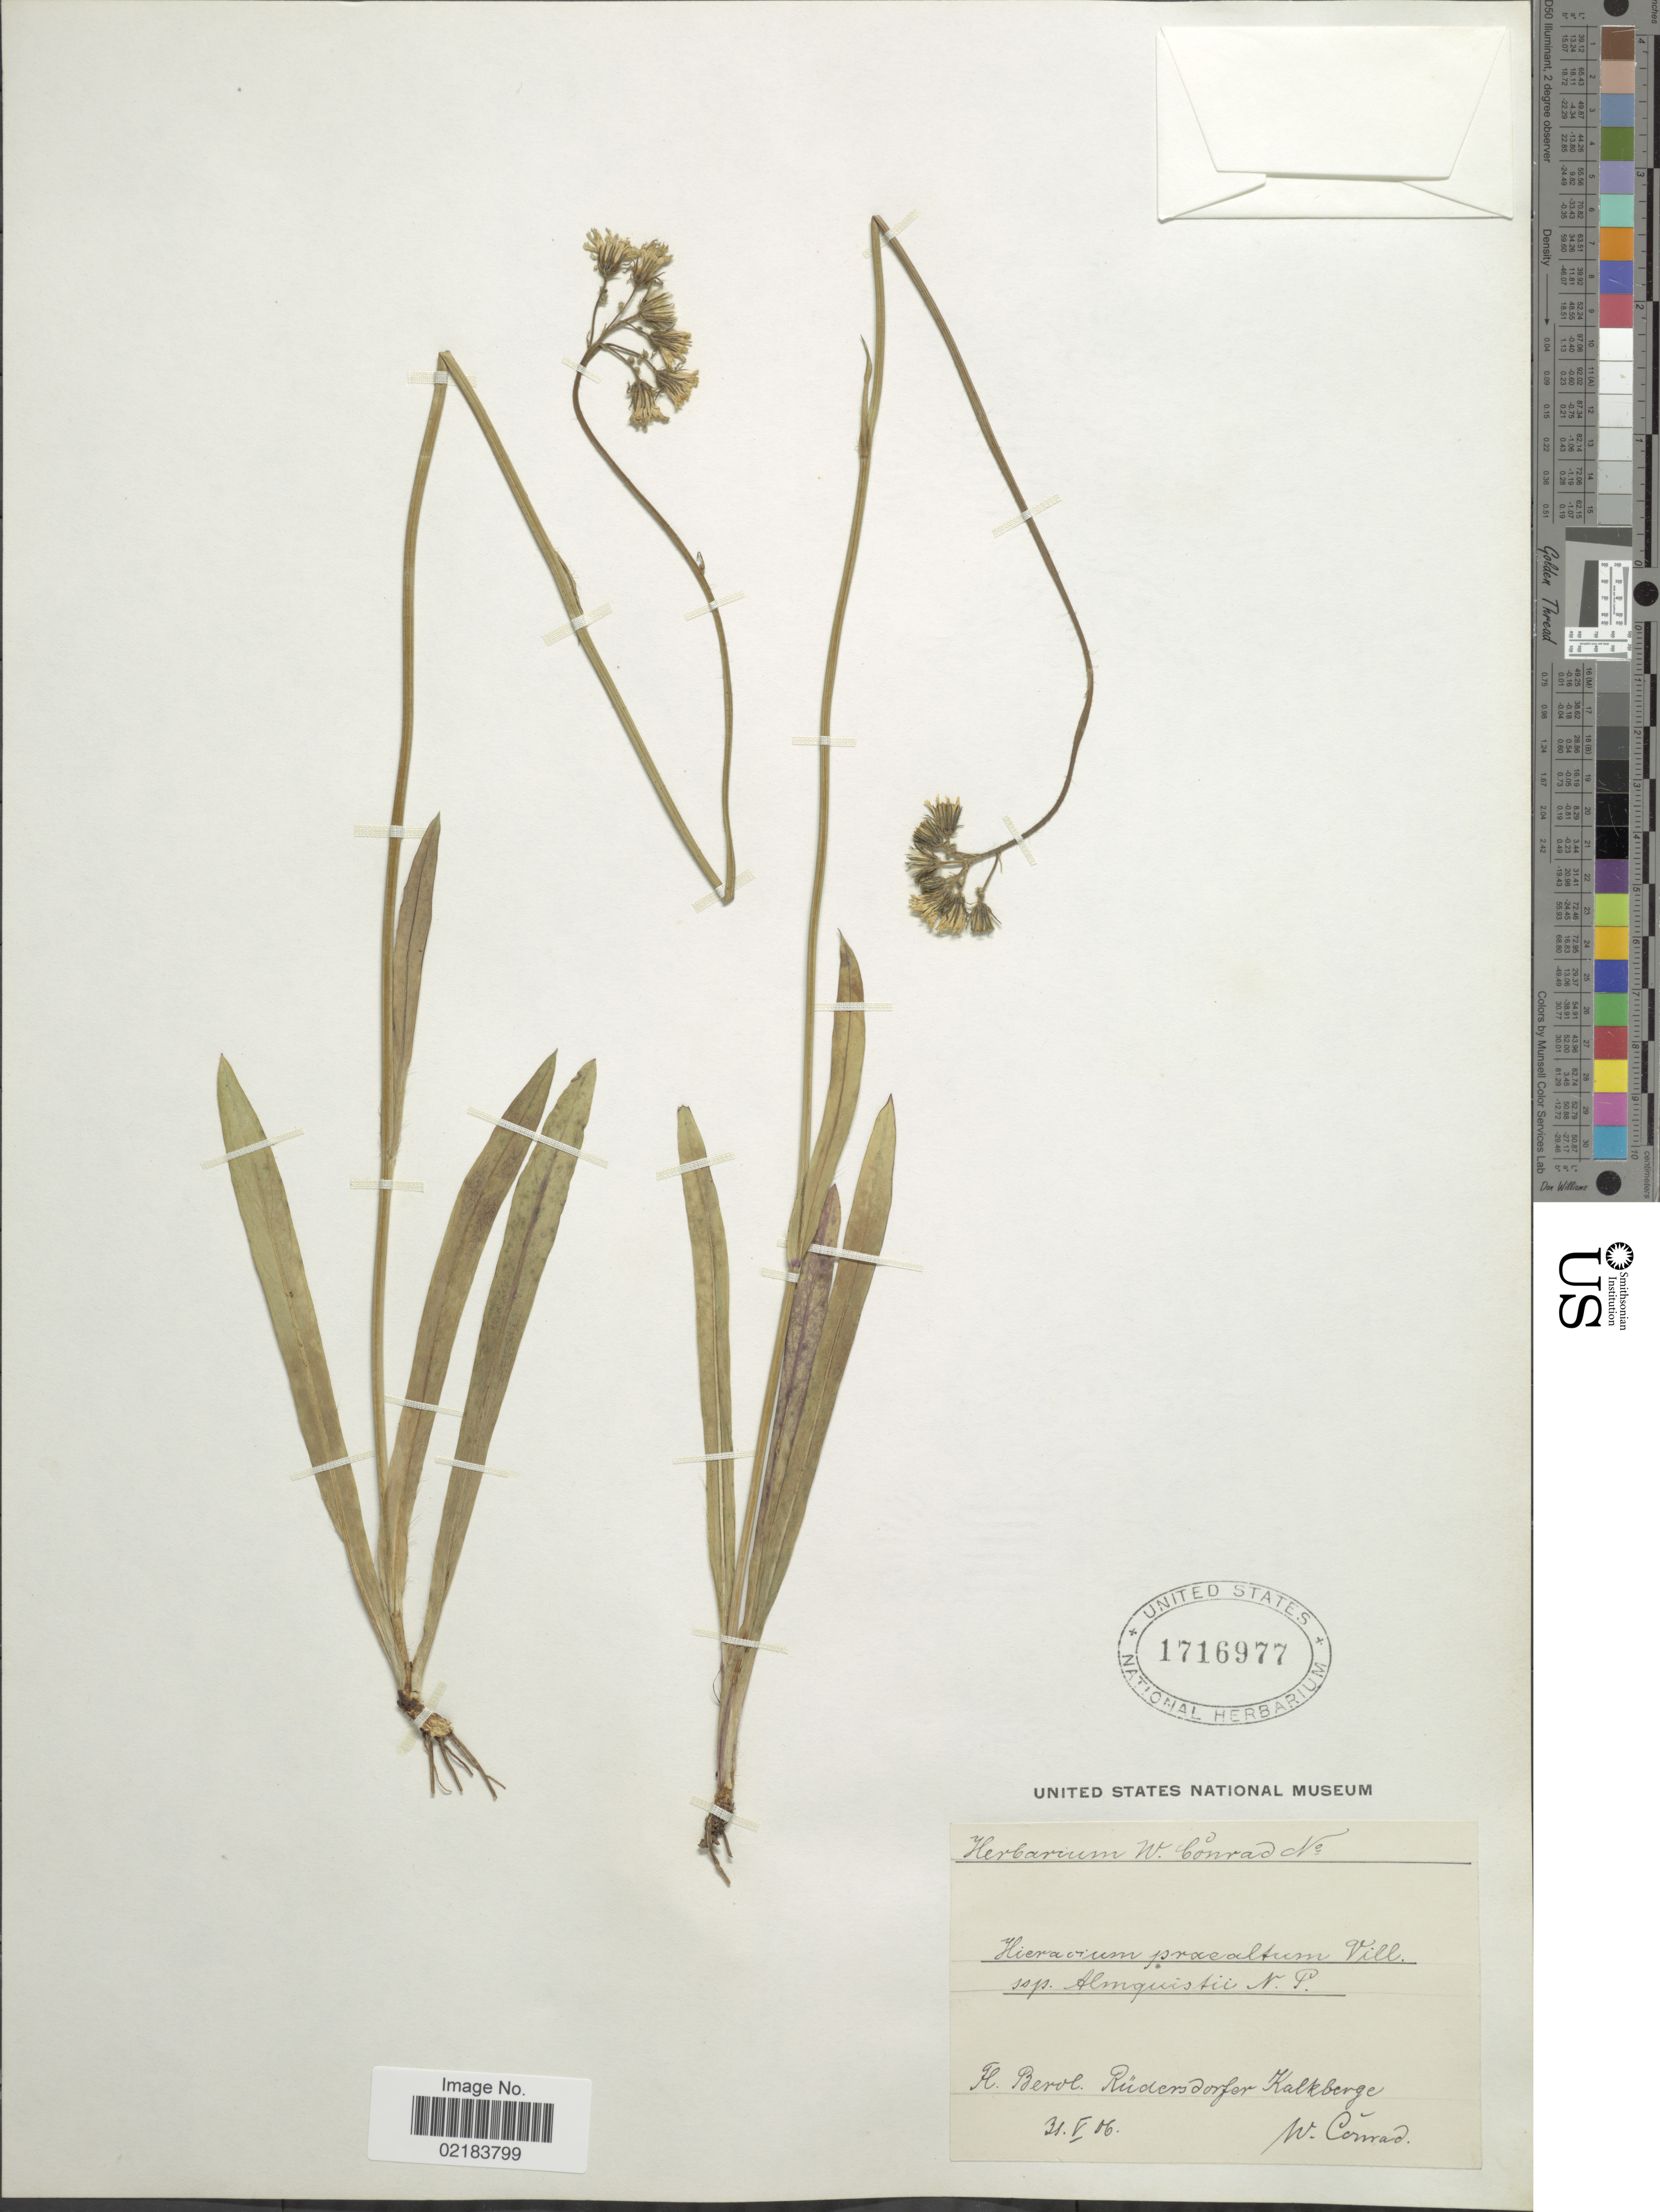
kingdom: Plantae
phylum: Tracheophyta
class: Magnoliopsida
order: Asterales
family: Asteraceae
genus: Pilosella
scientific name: Pilosella piloselloides subsp. praealta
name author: (Gochnat) S. Bräut. & Greuter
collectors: W. Conrad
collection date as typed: Transcribed d/m/y: 31/5/06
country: Germany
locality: Fl. Berol. Rüdersdorfer Kalkberge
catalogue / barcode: US 1716977